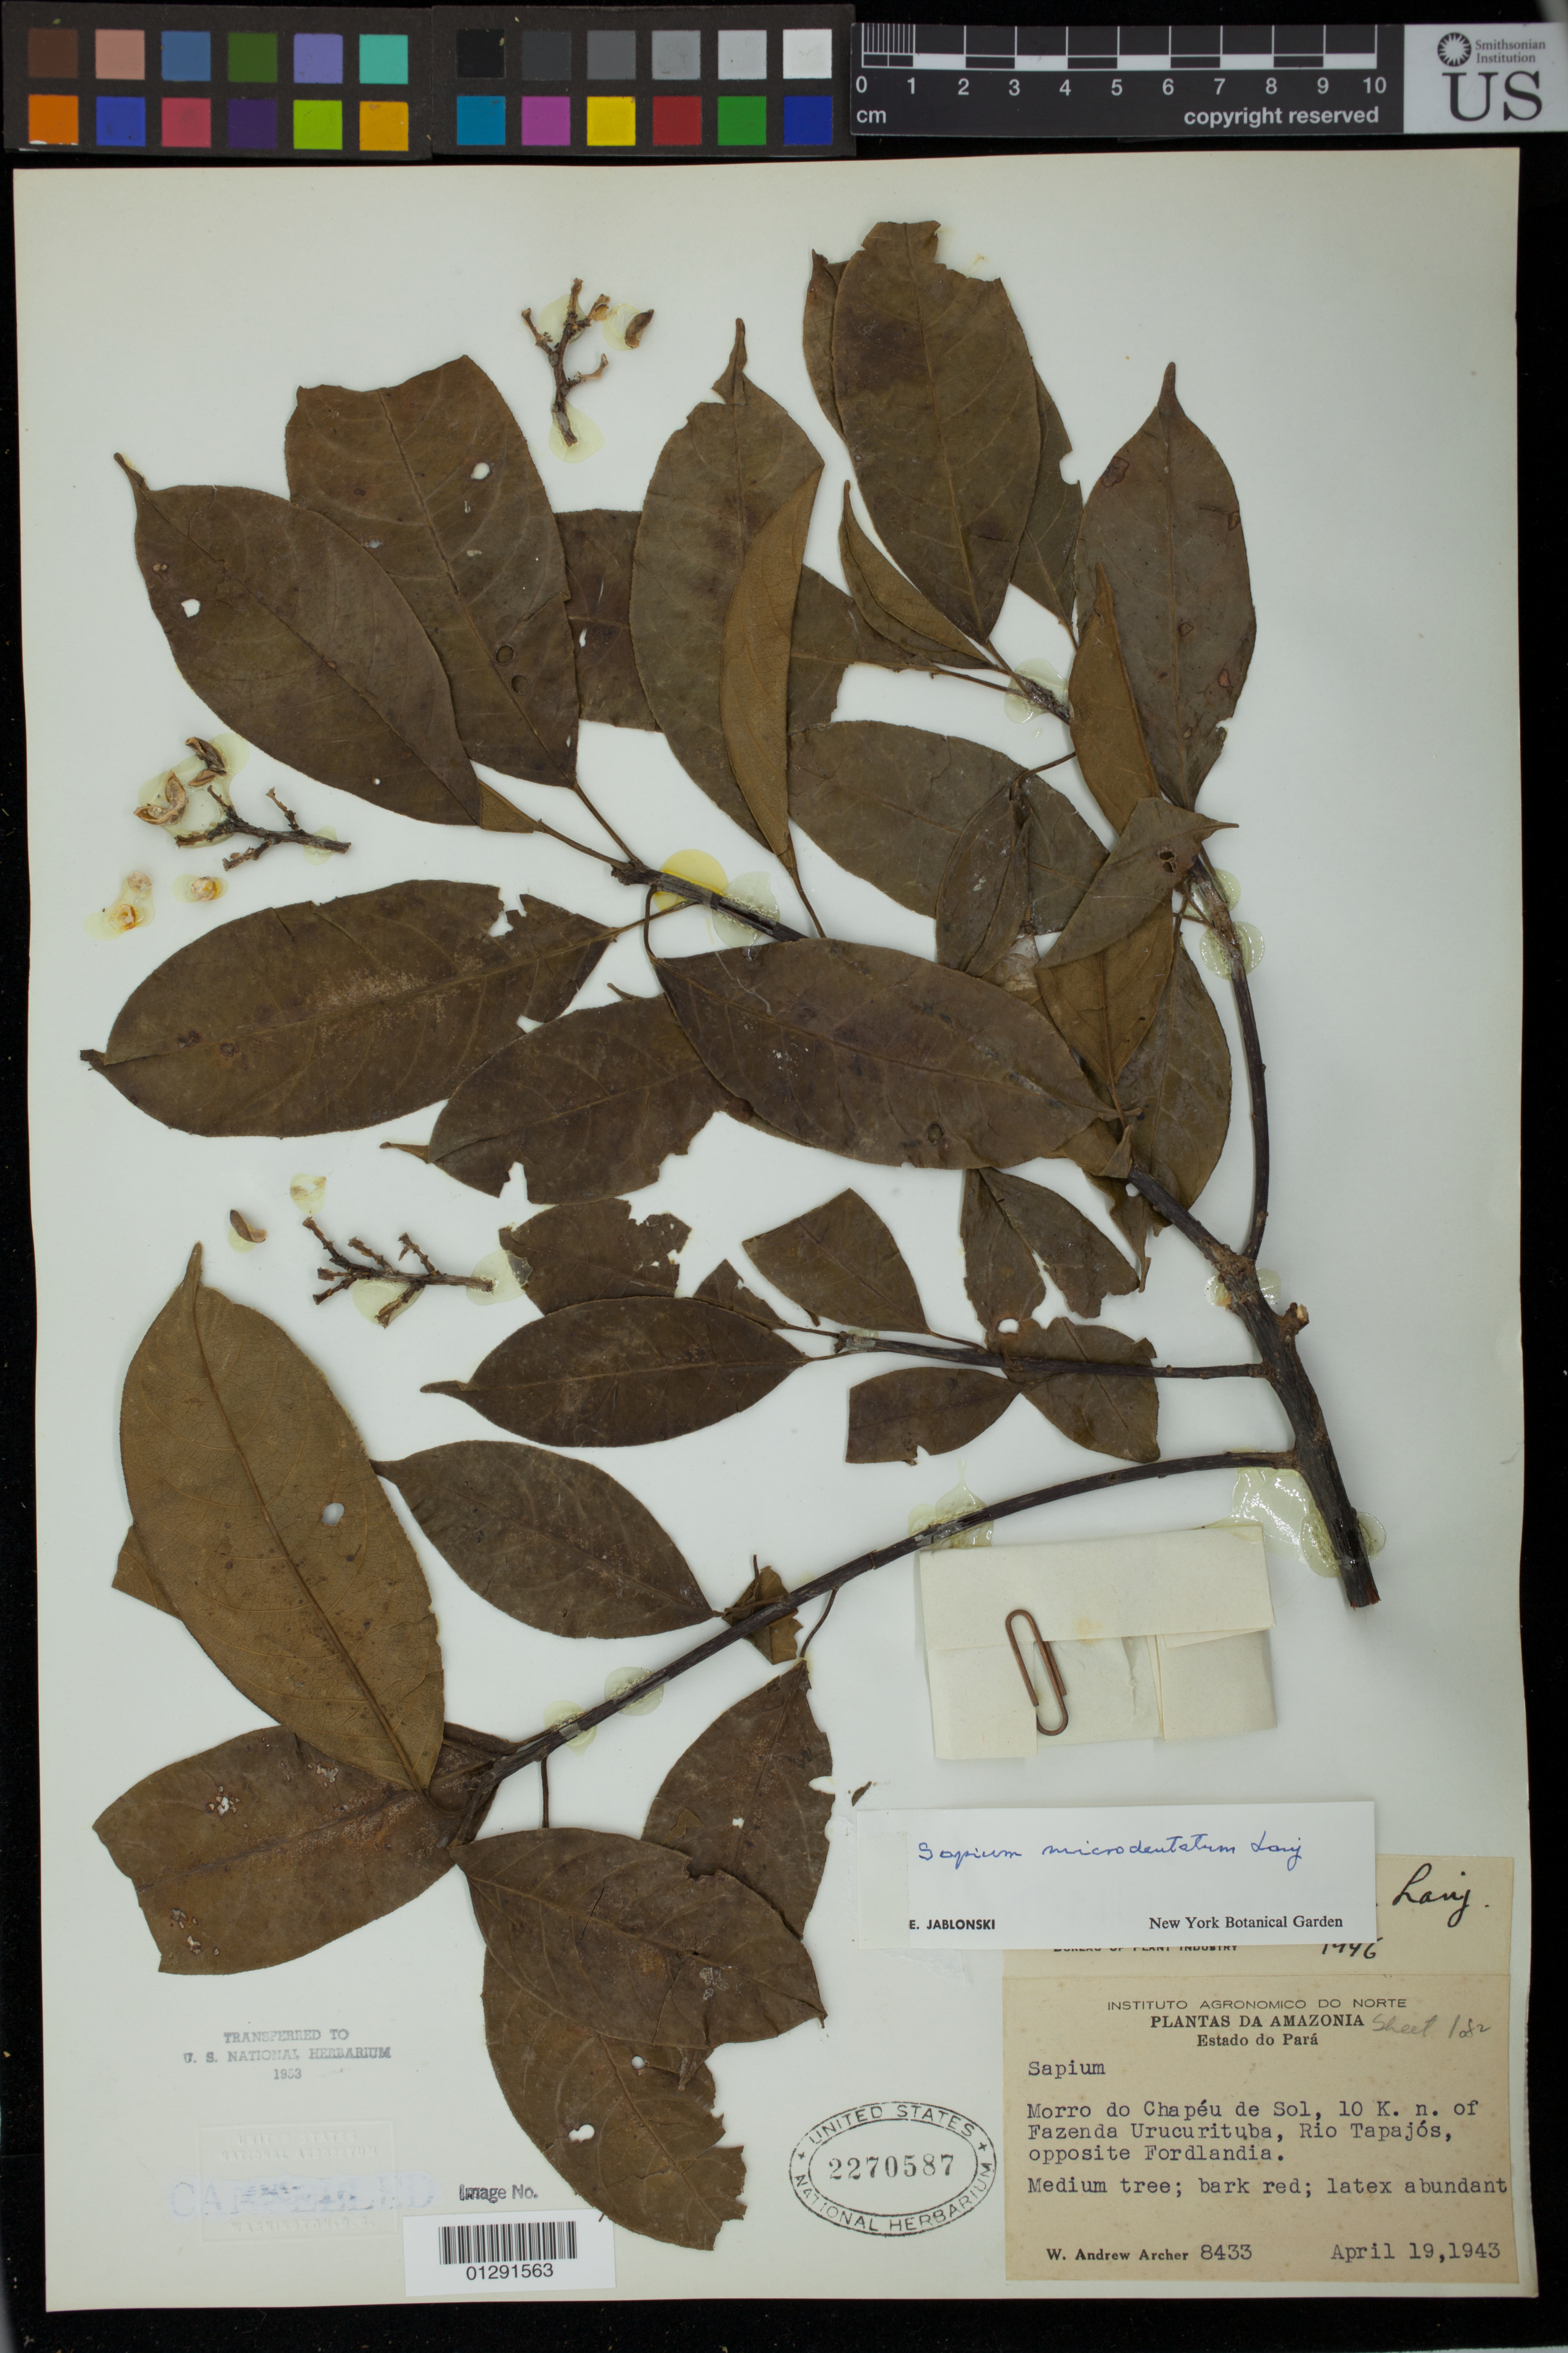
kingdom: Plantae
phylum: Tracheophyta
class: Magnoliopsida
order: Malpighiales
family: Euphorbiaceae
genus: Sapium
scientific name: Sapium paucinervium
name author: Hemsl.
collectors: W. A. Archer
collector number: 8433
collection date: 1943-04-19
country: Brazil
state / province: Para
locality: Morro do Chapeu de Sol, 10 kilometers N of Fazenda Urucurituba, Rio Tagajos, opposite Fordlandia.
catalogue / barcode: US 2270587